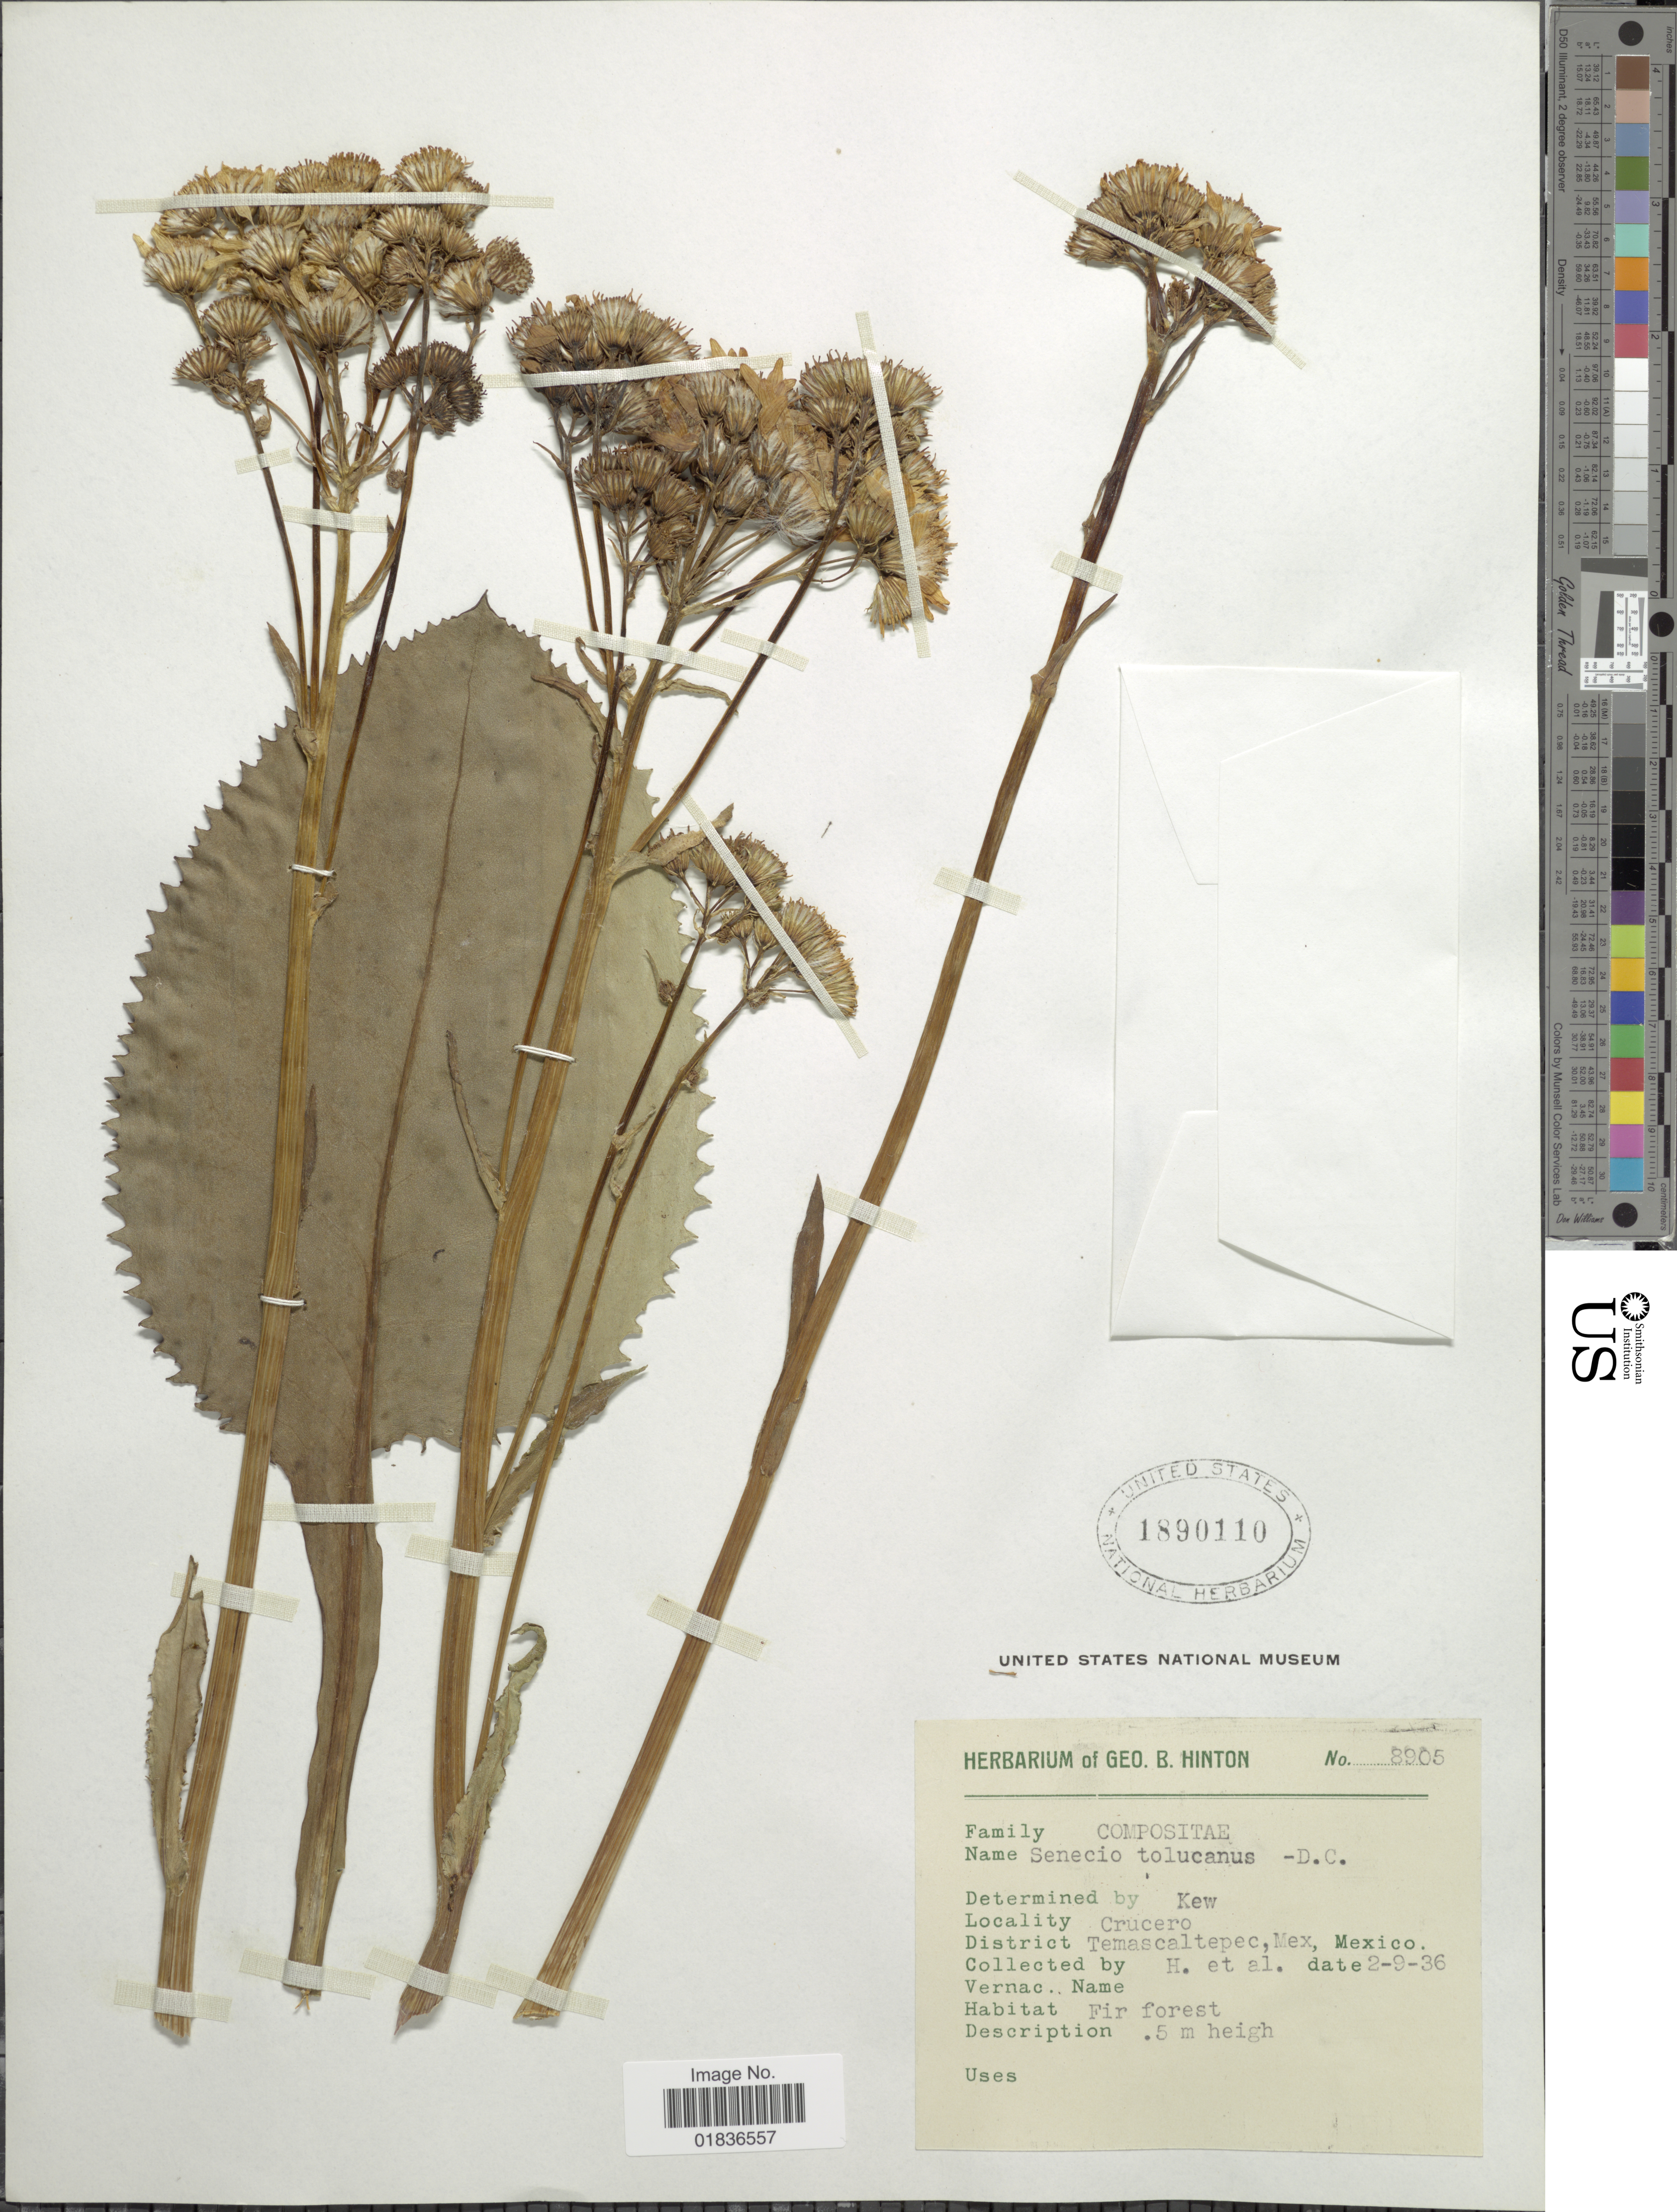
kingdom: Plantae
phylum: Tracheophyta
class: Magnoliopsida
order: Asterales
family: Asteraceae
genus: Senecio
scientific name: Senecio toluccanus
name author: DC.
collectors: G. B. Hinton & et al.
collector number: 8905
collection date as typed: Transcribed d/m/y: 9/2/36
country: Mexico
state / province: México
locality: Crucero, District Temascaltepec.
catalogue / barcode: US 1890110